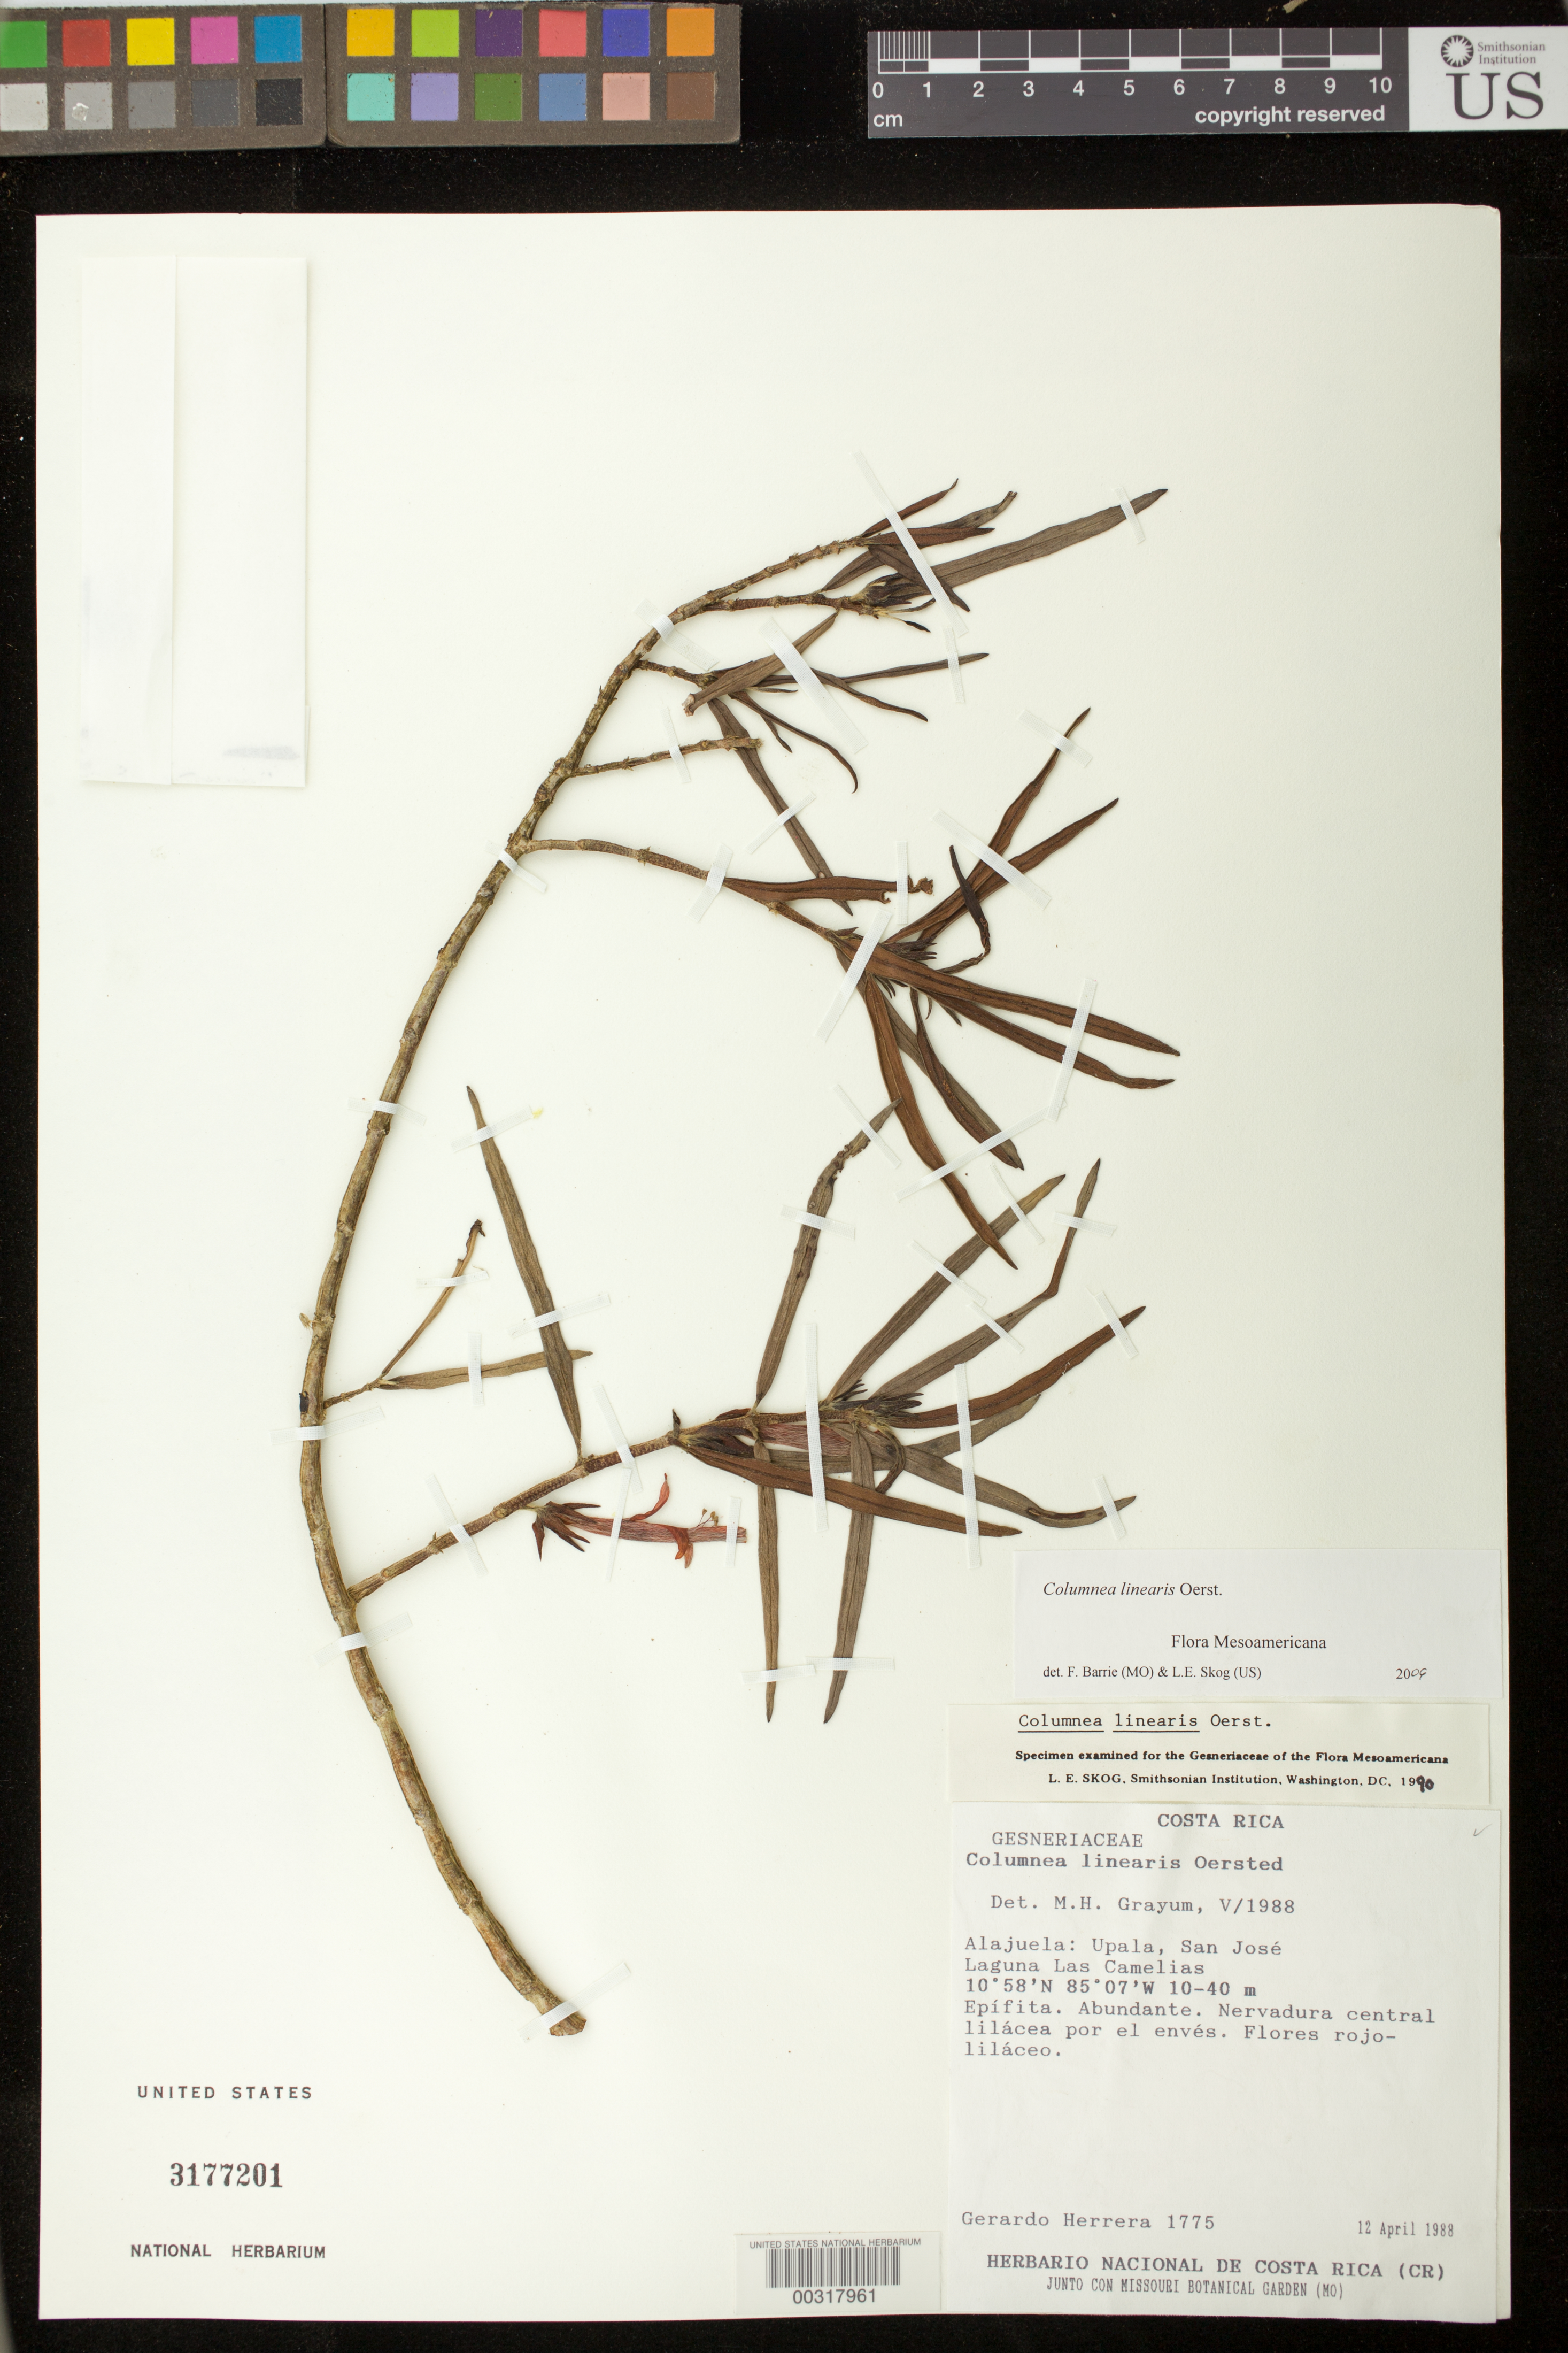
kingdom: Plantae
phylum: Tracheophyta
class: Magnoliopsida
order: Lamiales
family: Gesneriaceae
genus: Columnea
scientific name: Columnea linearis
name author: Oerst.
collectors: G. Herrera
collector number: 1775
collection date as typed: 12 Apr 1988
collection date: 1988-04-12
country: Costa Rica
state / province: Alajuela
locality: Upala, San Jose, Laguna las Camelias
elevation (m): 10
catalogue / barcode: US 3177201